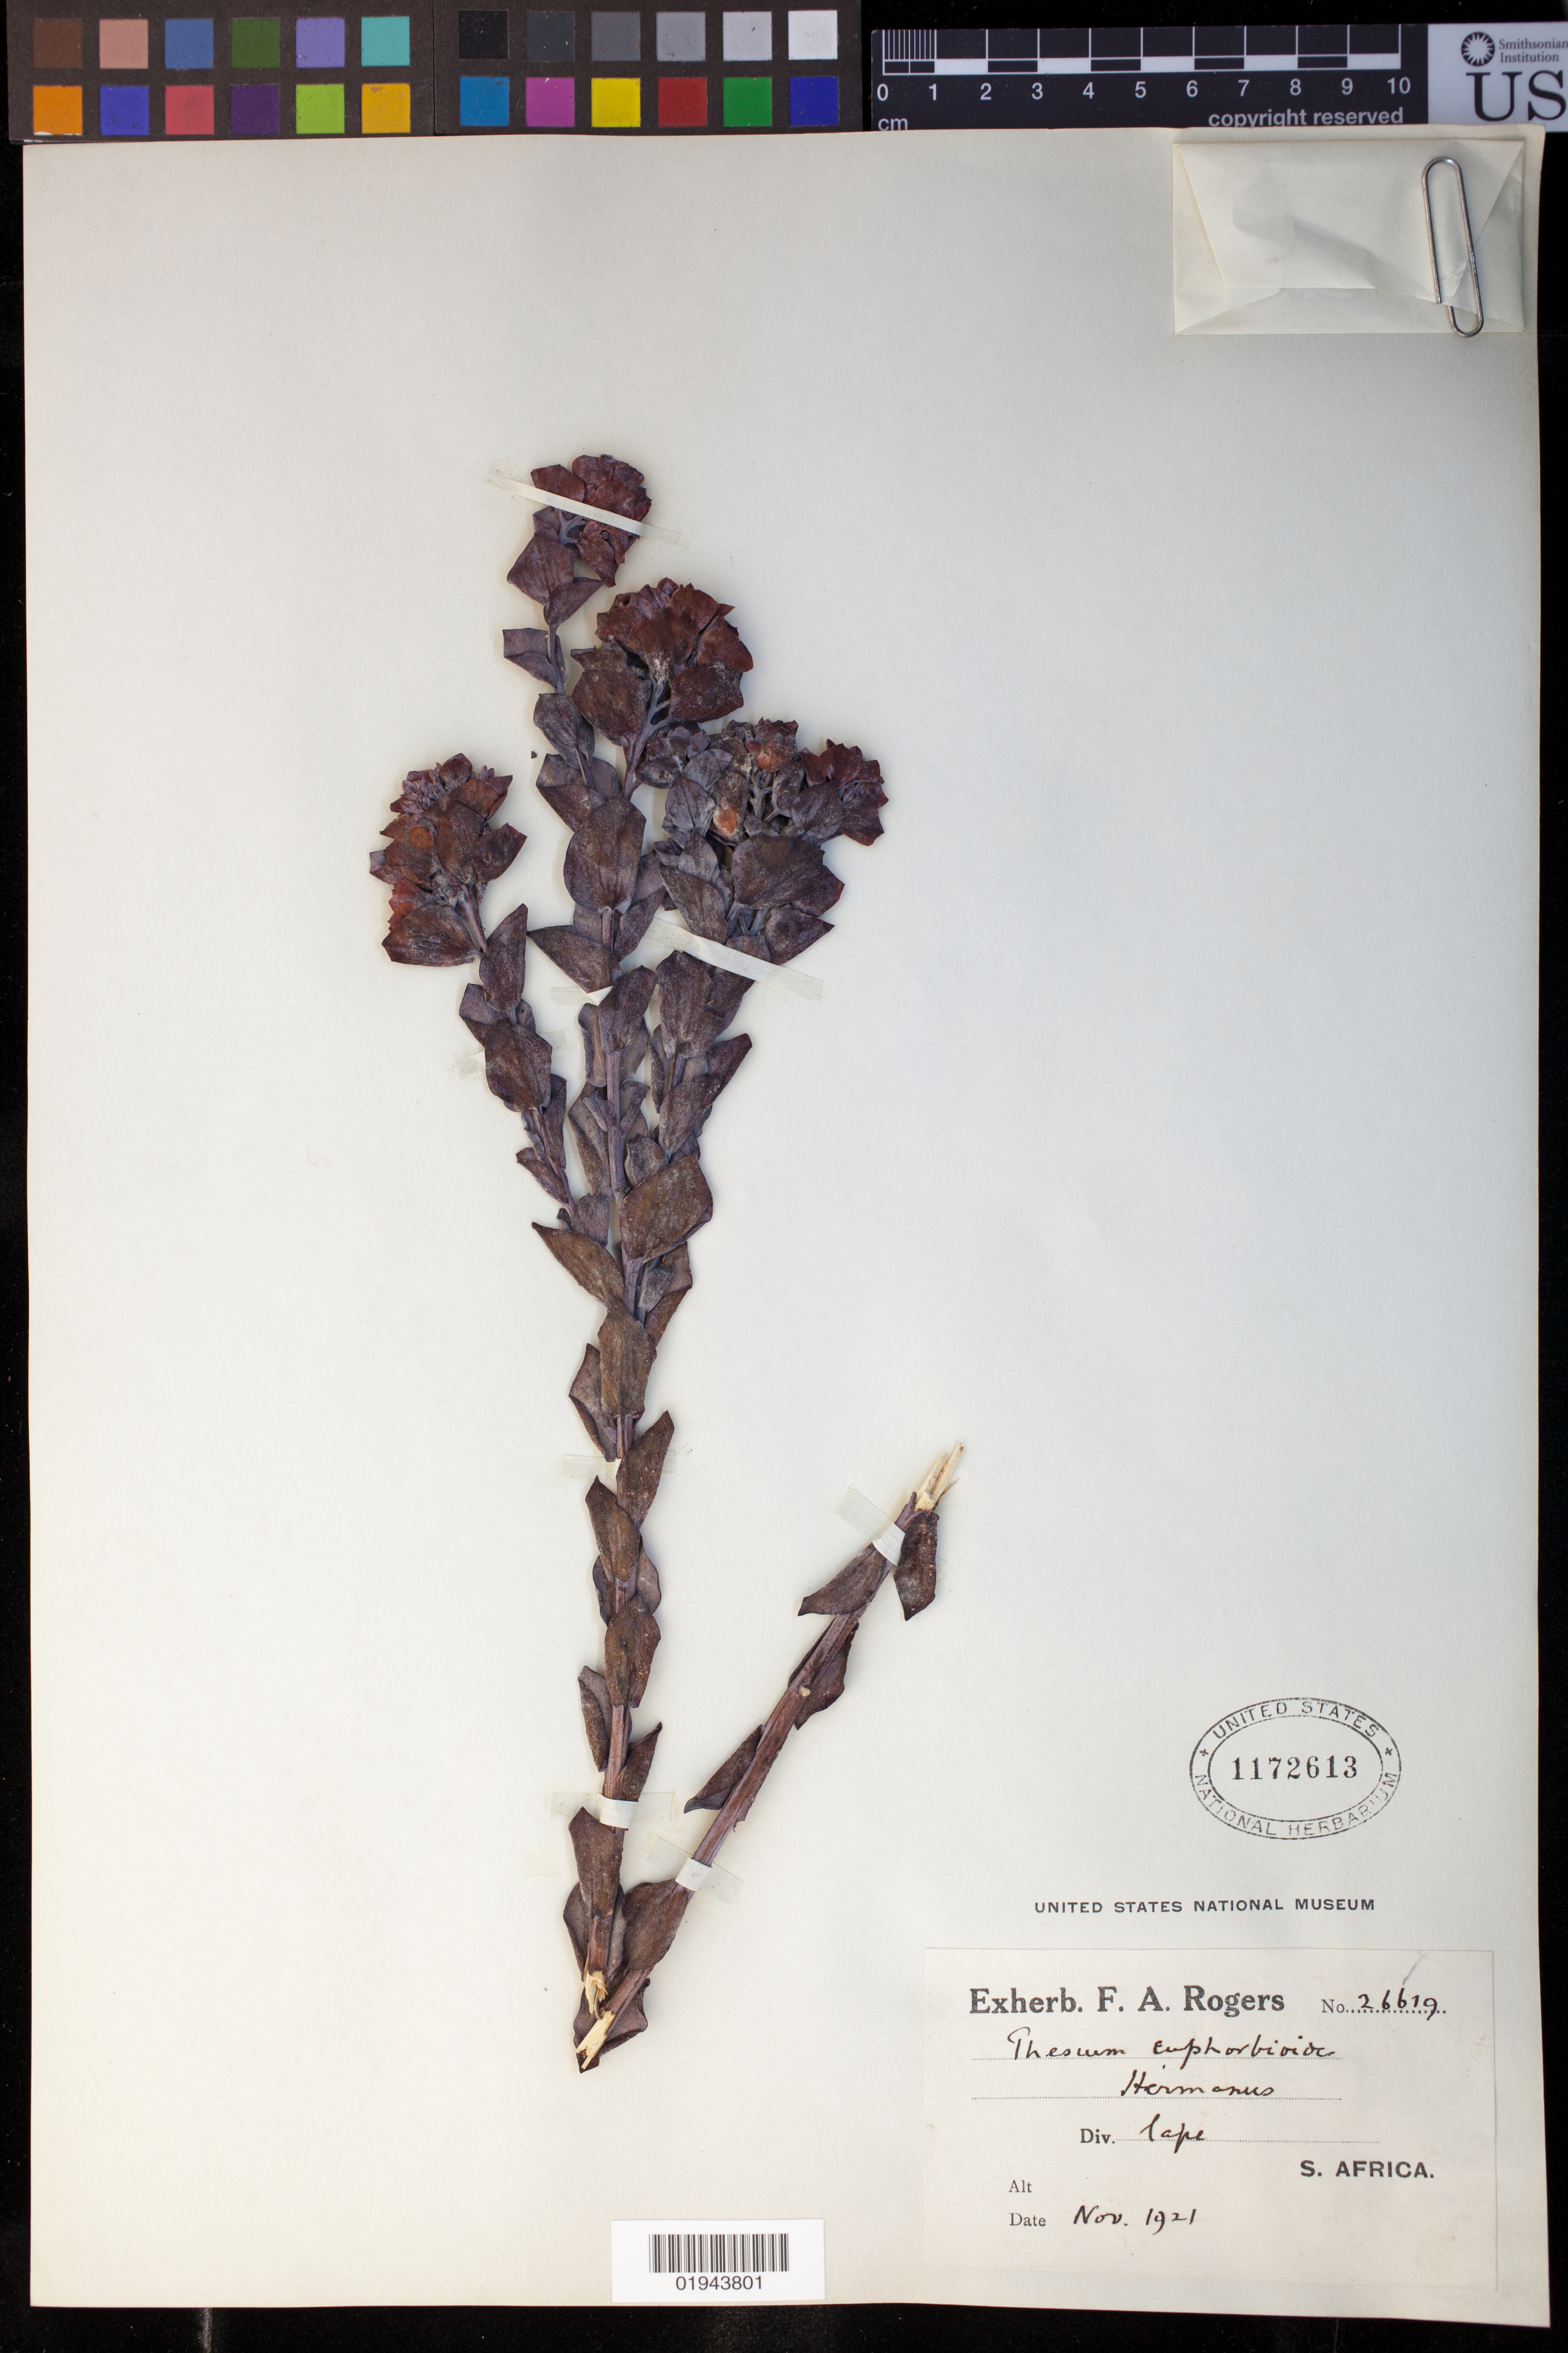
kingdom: Plantae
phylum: Tracheophyta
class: Magnoliopsida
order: Santalales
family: Thesiaceae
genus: Thesium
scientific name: Thesium euphorbioides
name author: P.J. Bergius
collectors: F. A. Rogers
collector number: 26619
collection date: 1921-11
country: South Africa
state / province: Western Cape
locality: Hermanus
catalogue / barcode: US 1172613